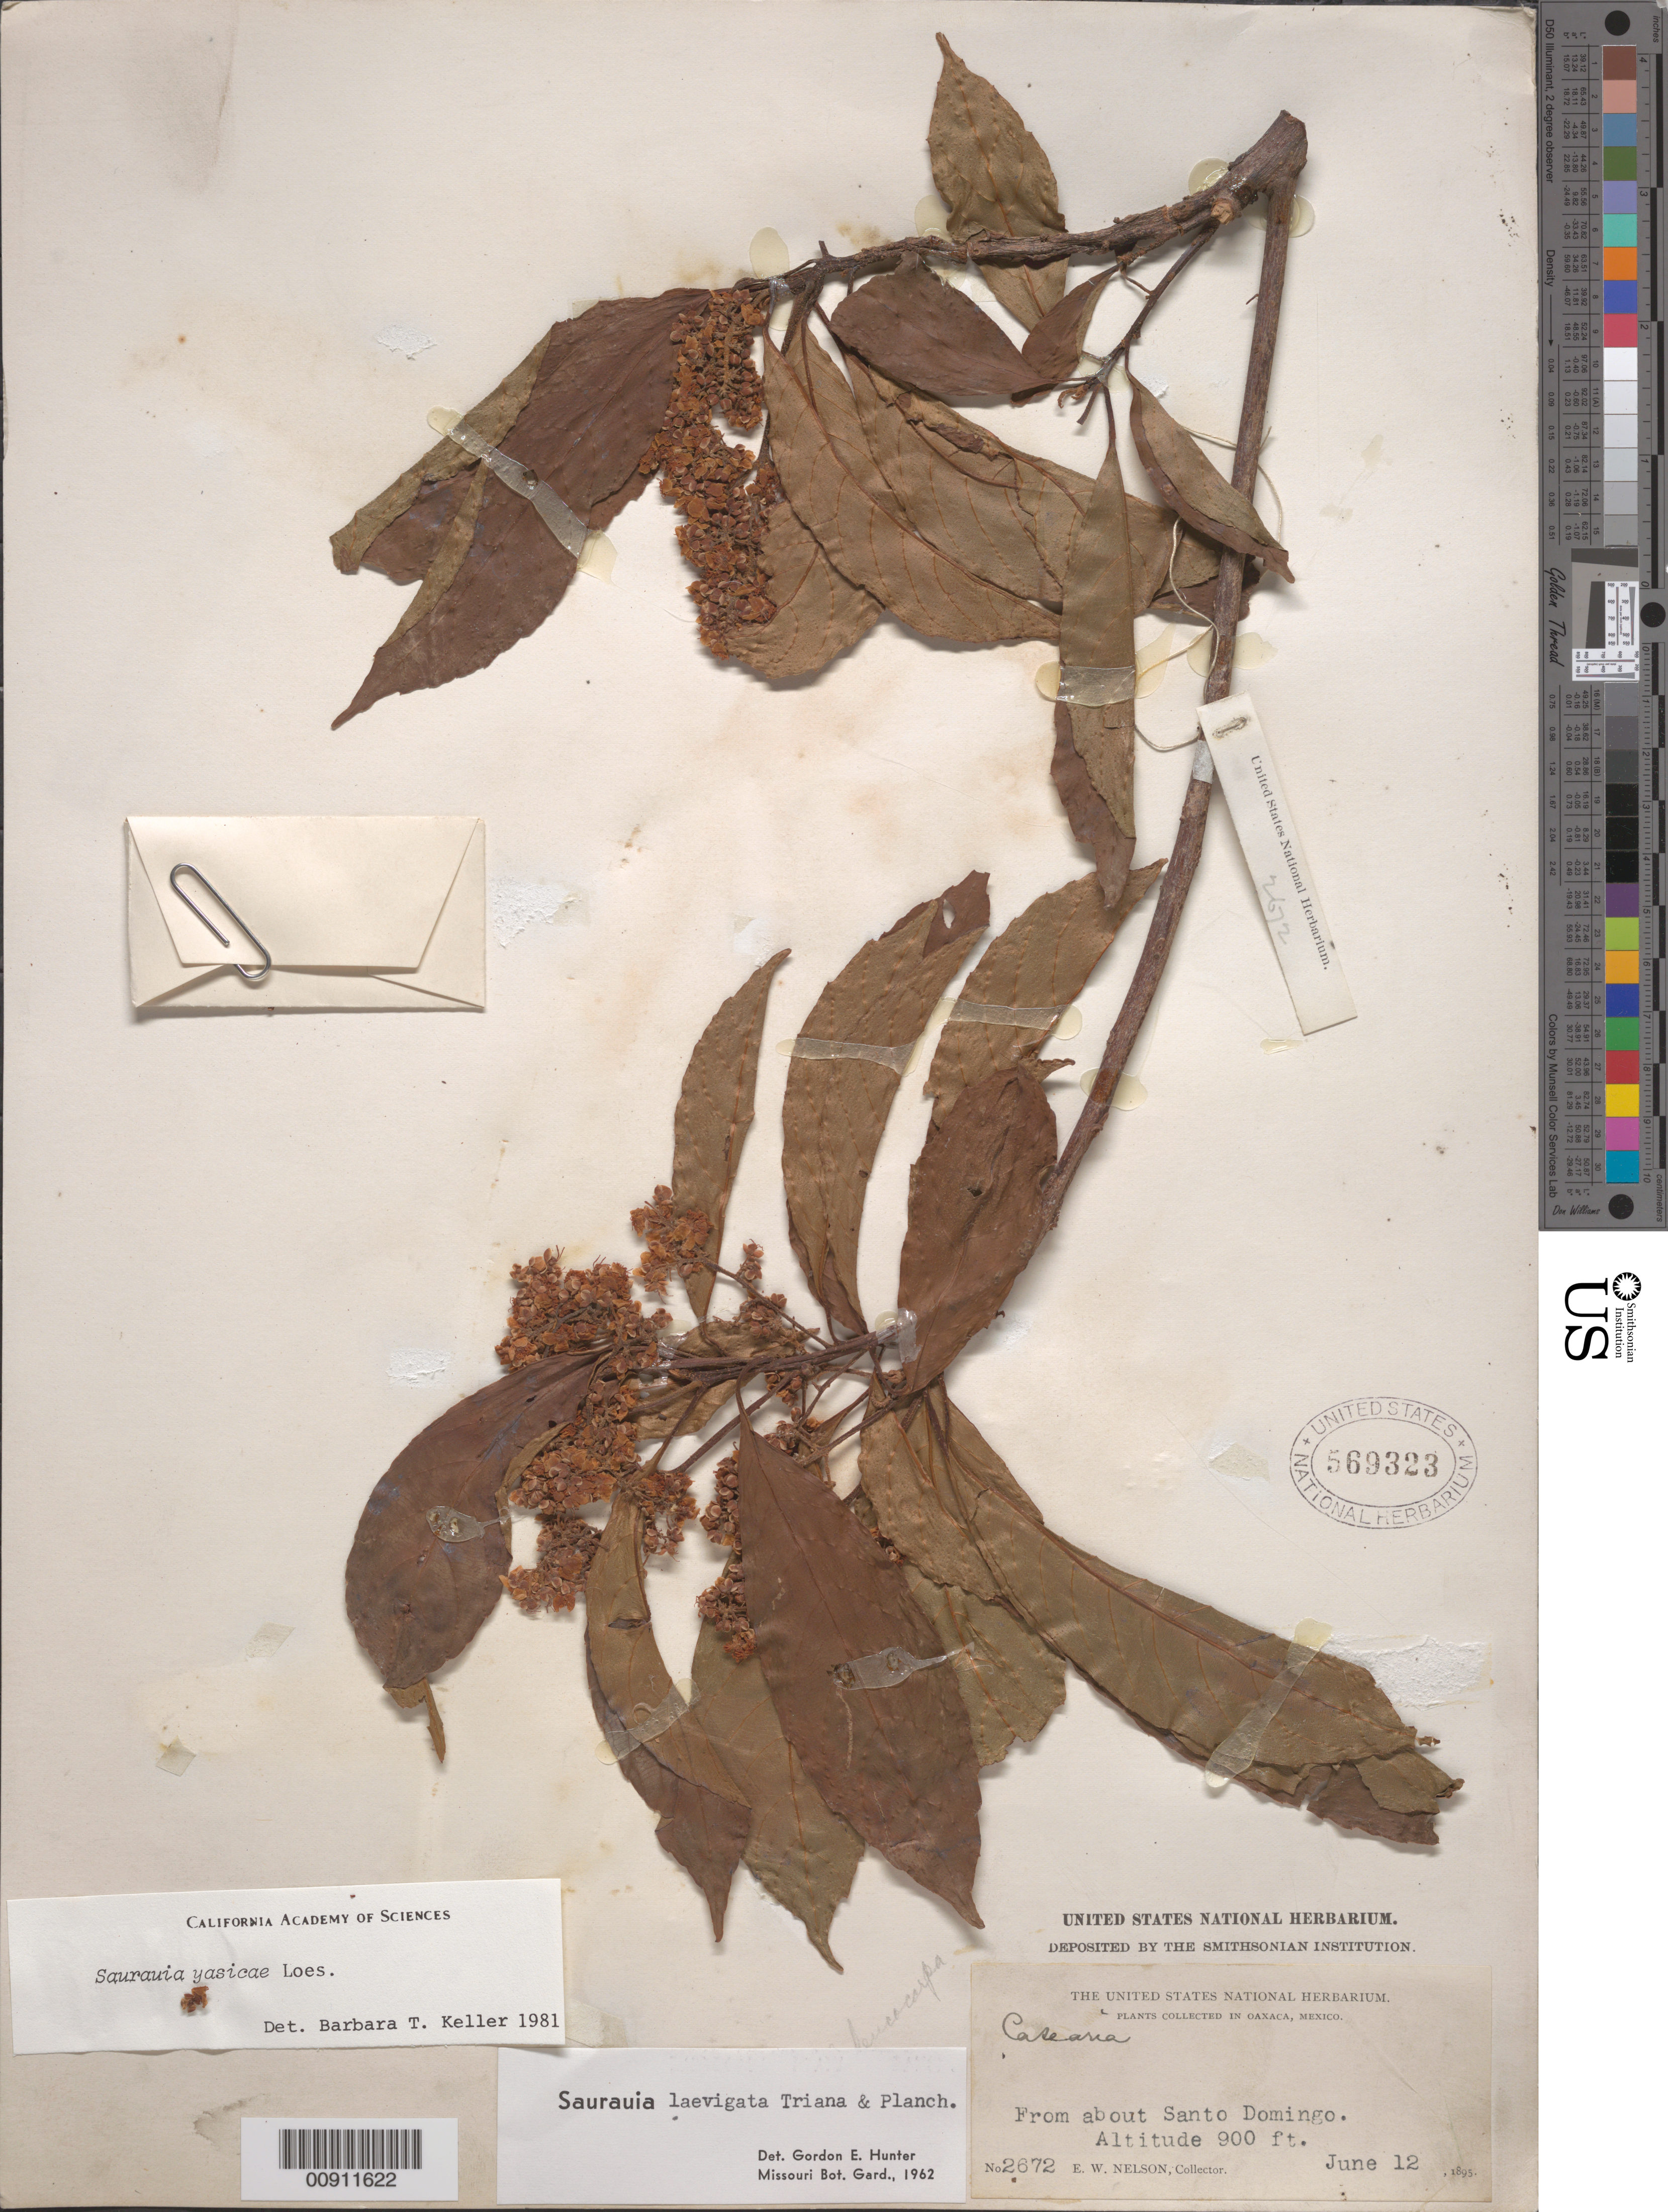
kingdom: Plantae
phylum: Tracheophyta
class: Magnoliopsida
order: Ericales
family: Actinidiaceae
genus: Saurauia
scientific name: Saurauia yasicae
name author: Loes.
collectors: E. W. Nelson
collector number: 2672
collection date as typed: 12 Jun 1895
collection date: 1895-06-12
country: Mexico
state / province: Oaxaca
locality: From about Santo Domingo, Oaxaca.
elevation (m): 274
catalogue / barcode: US 569323